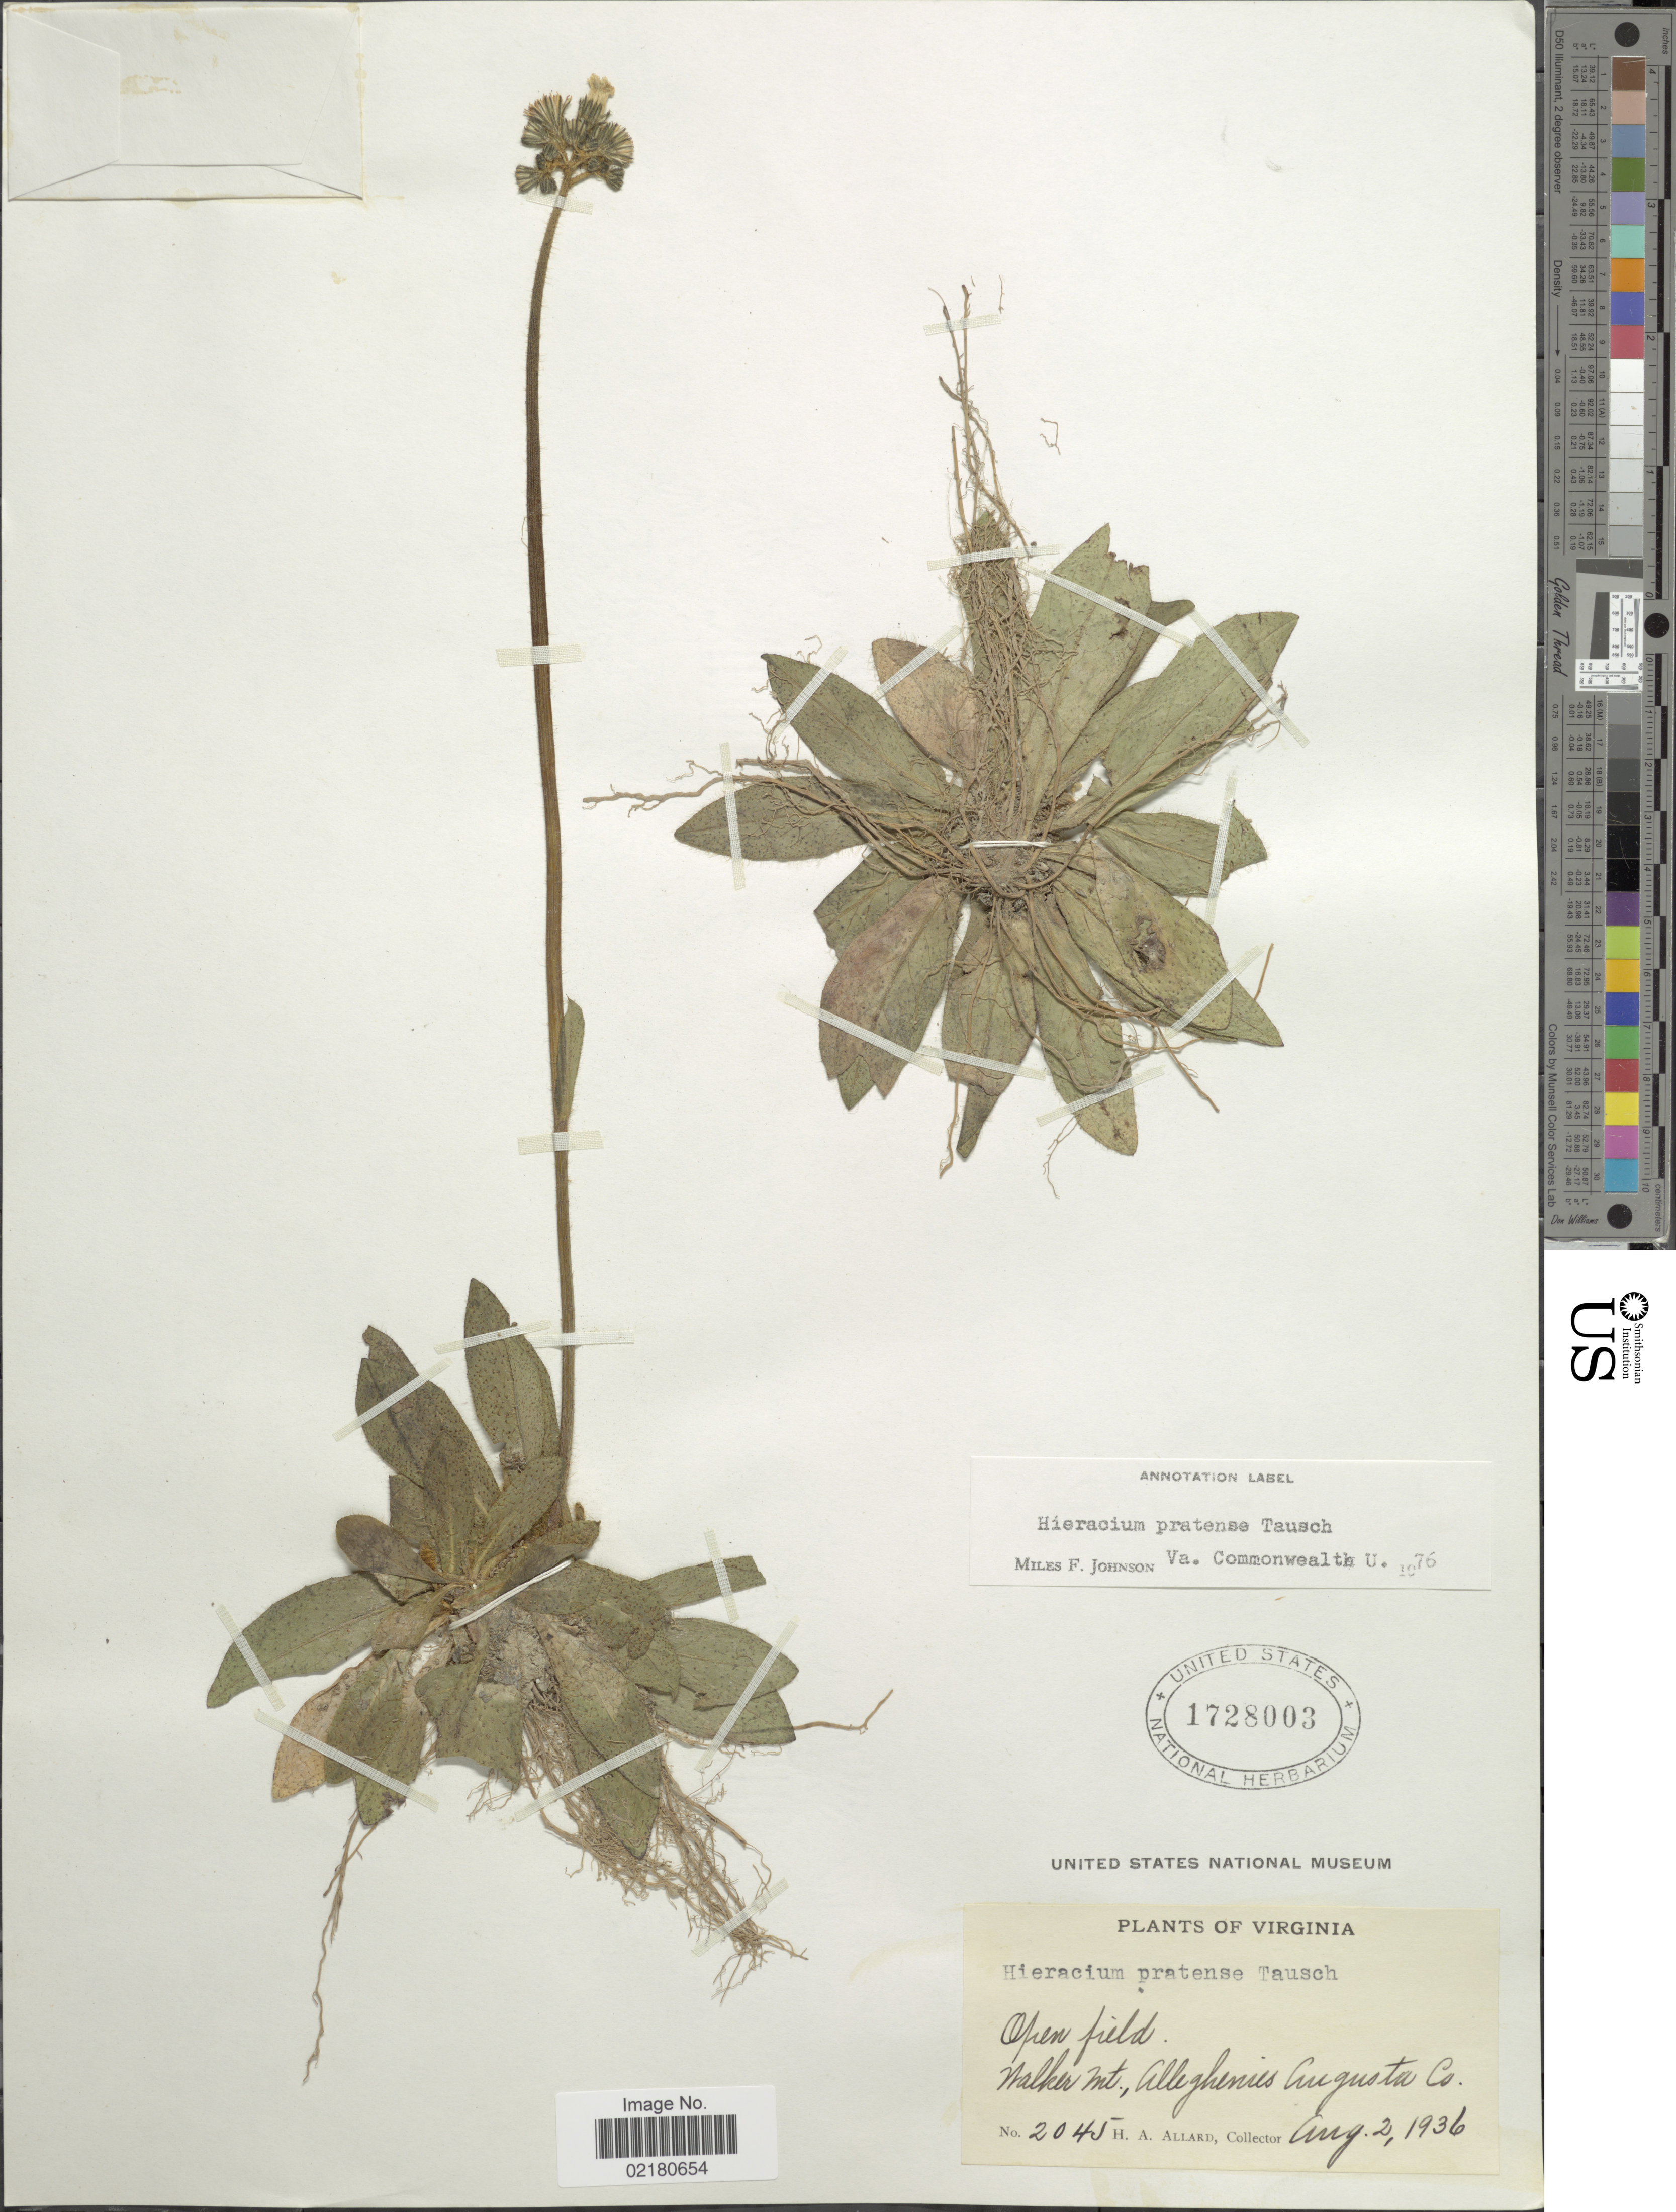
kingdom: Plantae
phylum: Tracheophyta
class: Magnoliopsida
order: Asterales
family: Asteraceae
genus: Pilosella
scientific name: Pilosella caespitosa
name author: (Dumort.) P. D. Sell & C. West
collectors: H. A. Allard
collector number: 2045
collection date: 1936-08-02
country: United States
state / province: Virginia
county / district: Augusta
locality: Virginia, Walker Mt., Alleghenies Angusta Co.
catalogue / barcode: US 1728003